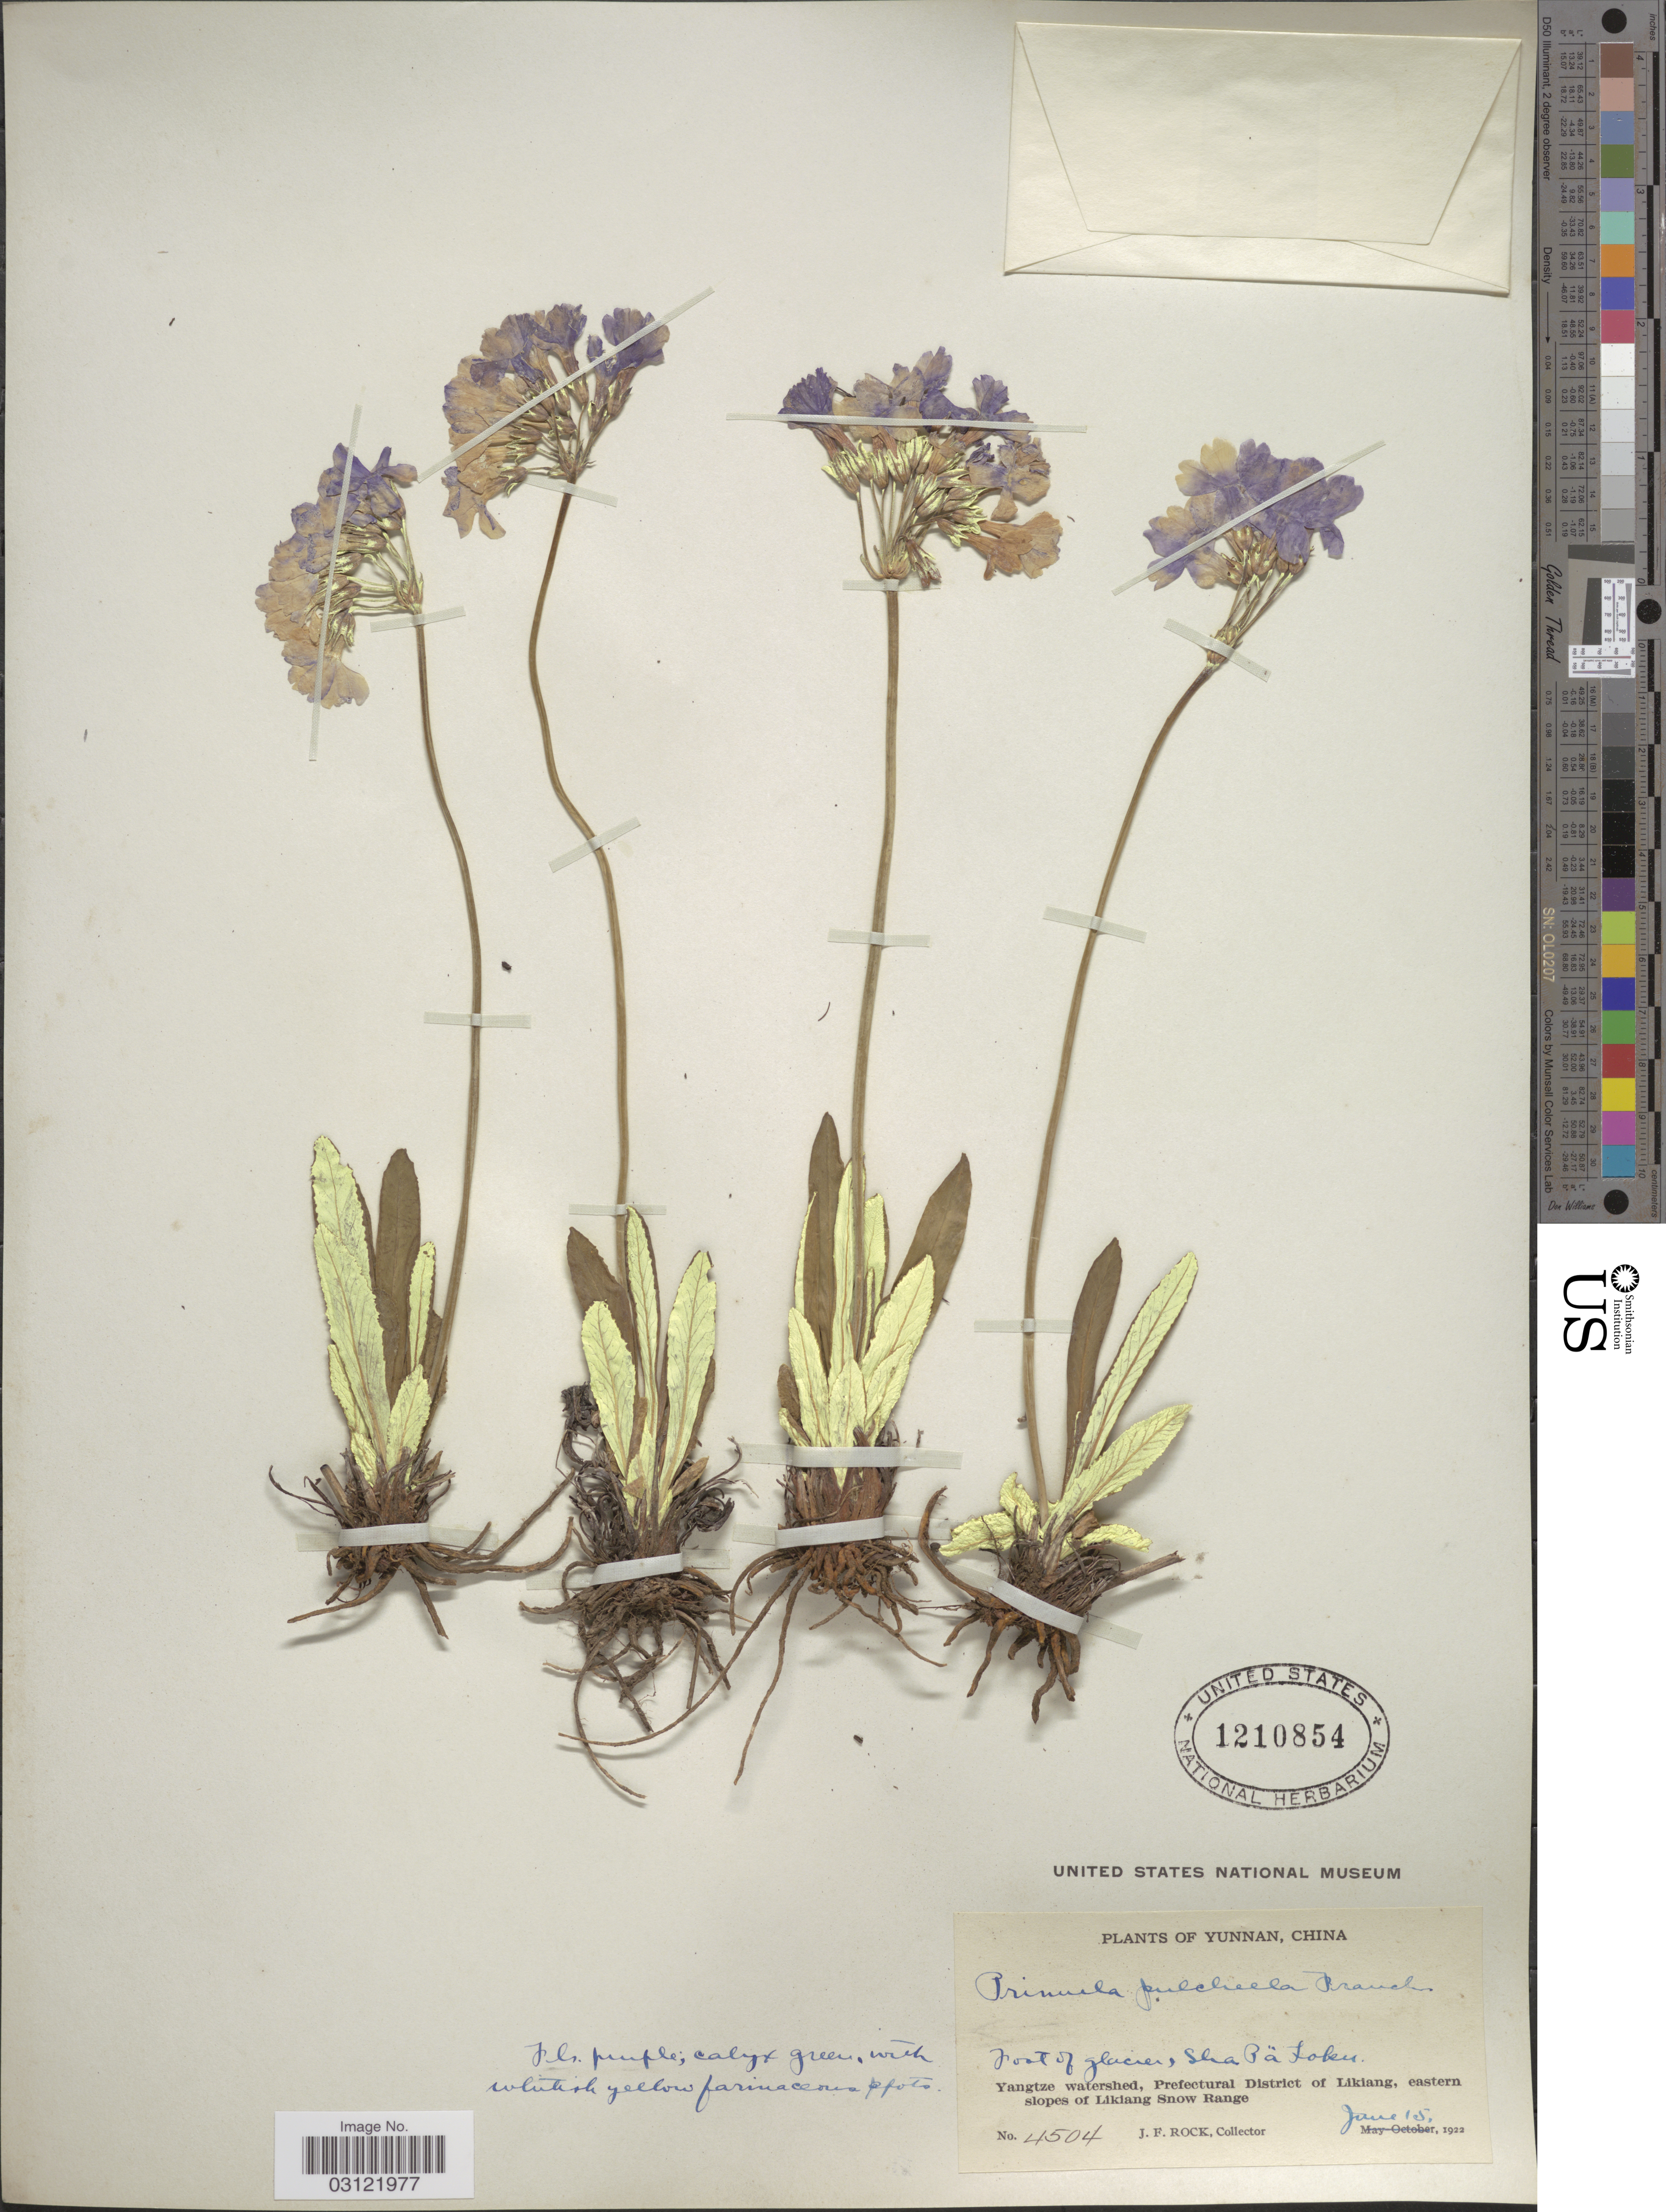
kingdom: Plantae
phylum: Tracheophyta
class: Magnoliopsida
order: Ericales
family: Primulaceae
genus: Primula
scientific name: Primula pulchella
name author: Franch.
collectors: J. Rock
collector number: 4504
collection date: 1922-06-15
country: China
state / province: Yunnan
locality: Yangtze watershed, Prefectural District of Likiang, eastern slopes of Likiang Snow Range.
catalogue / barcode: US 1210854